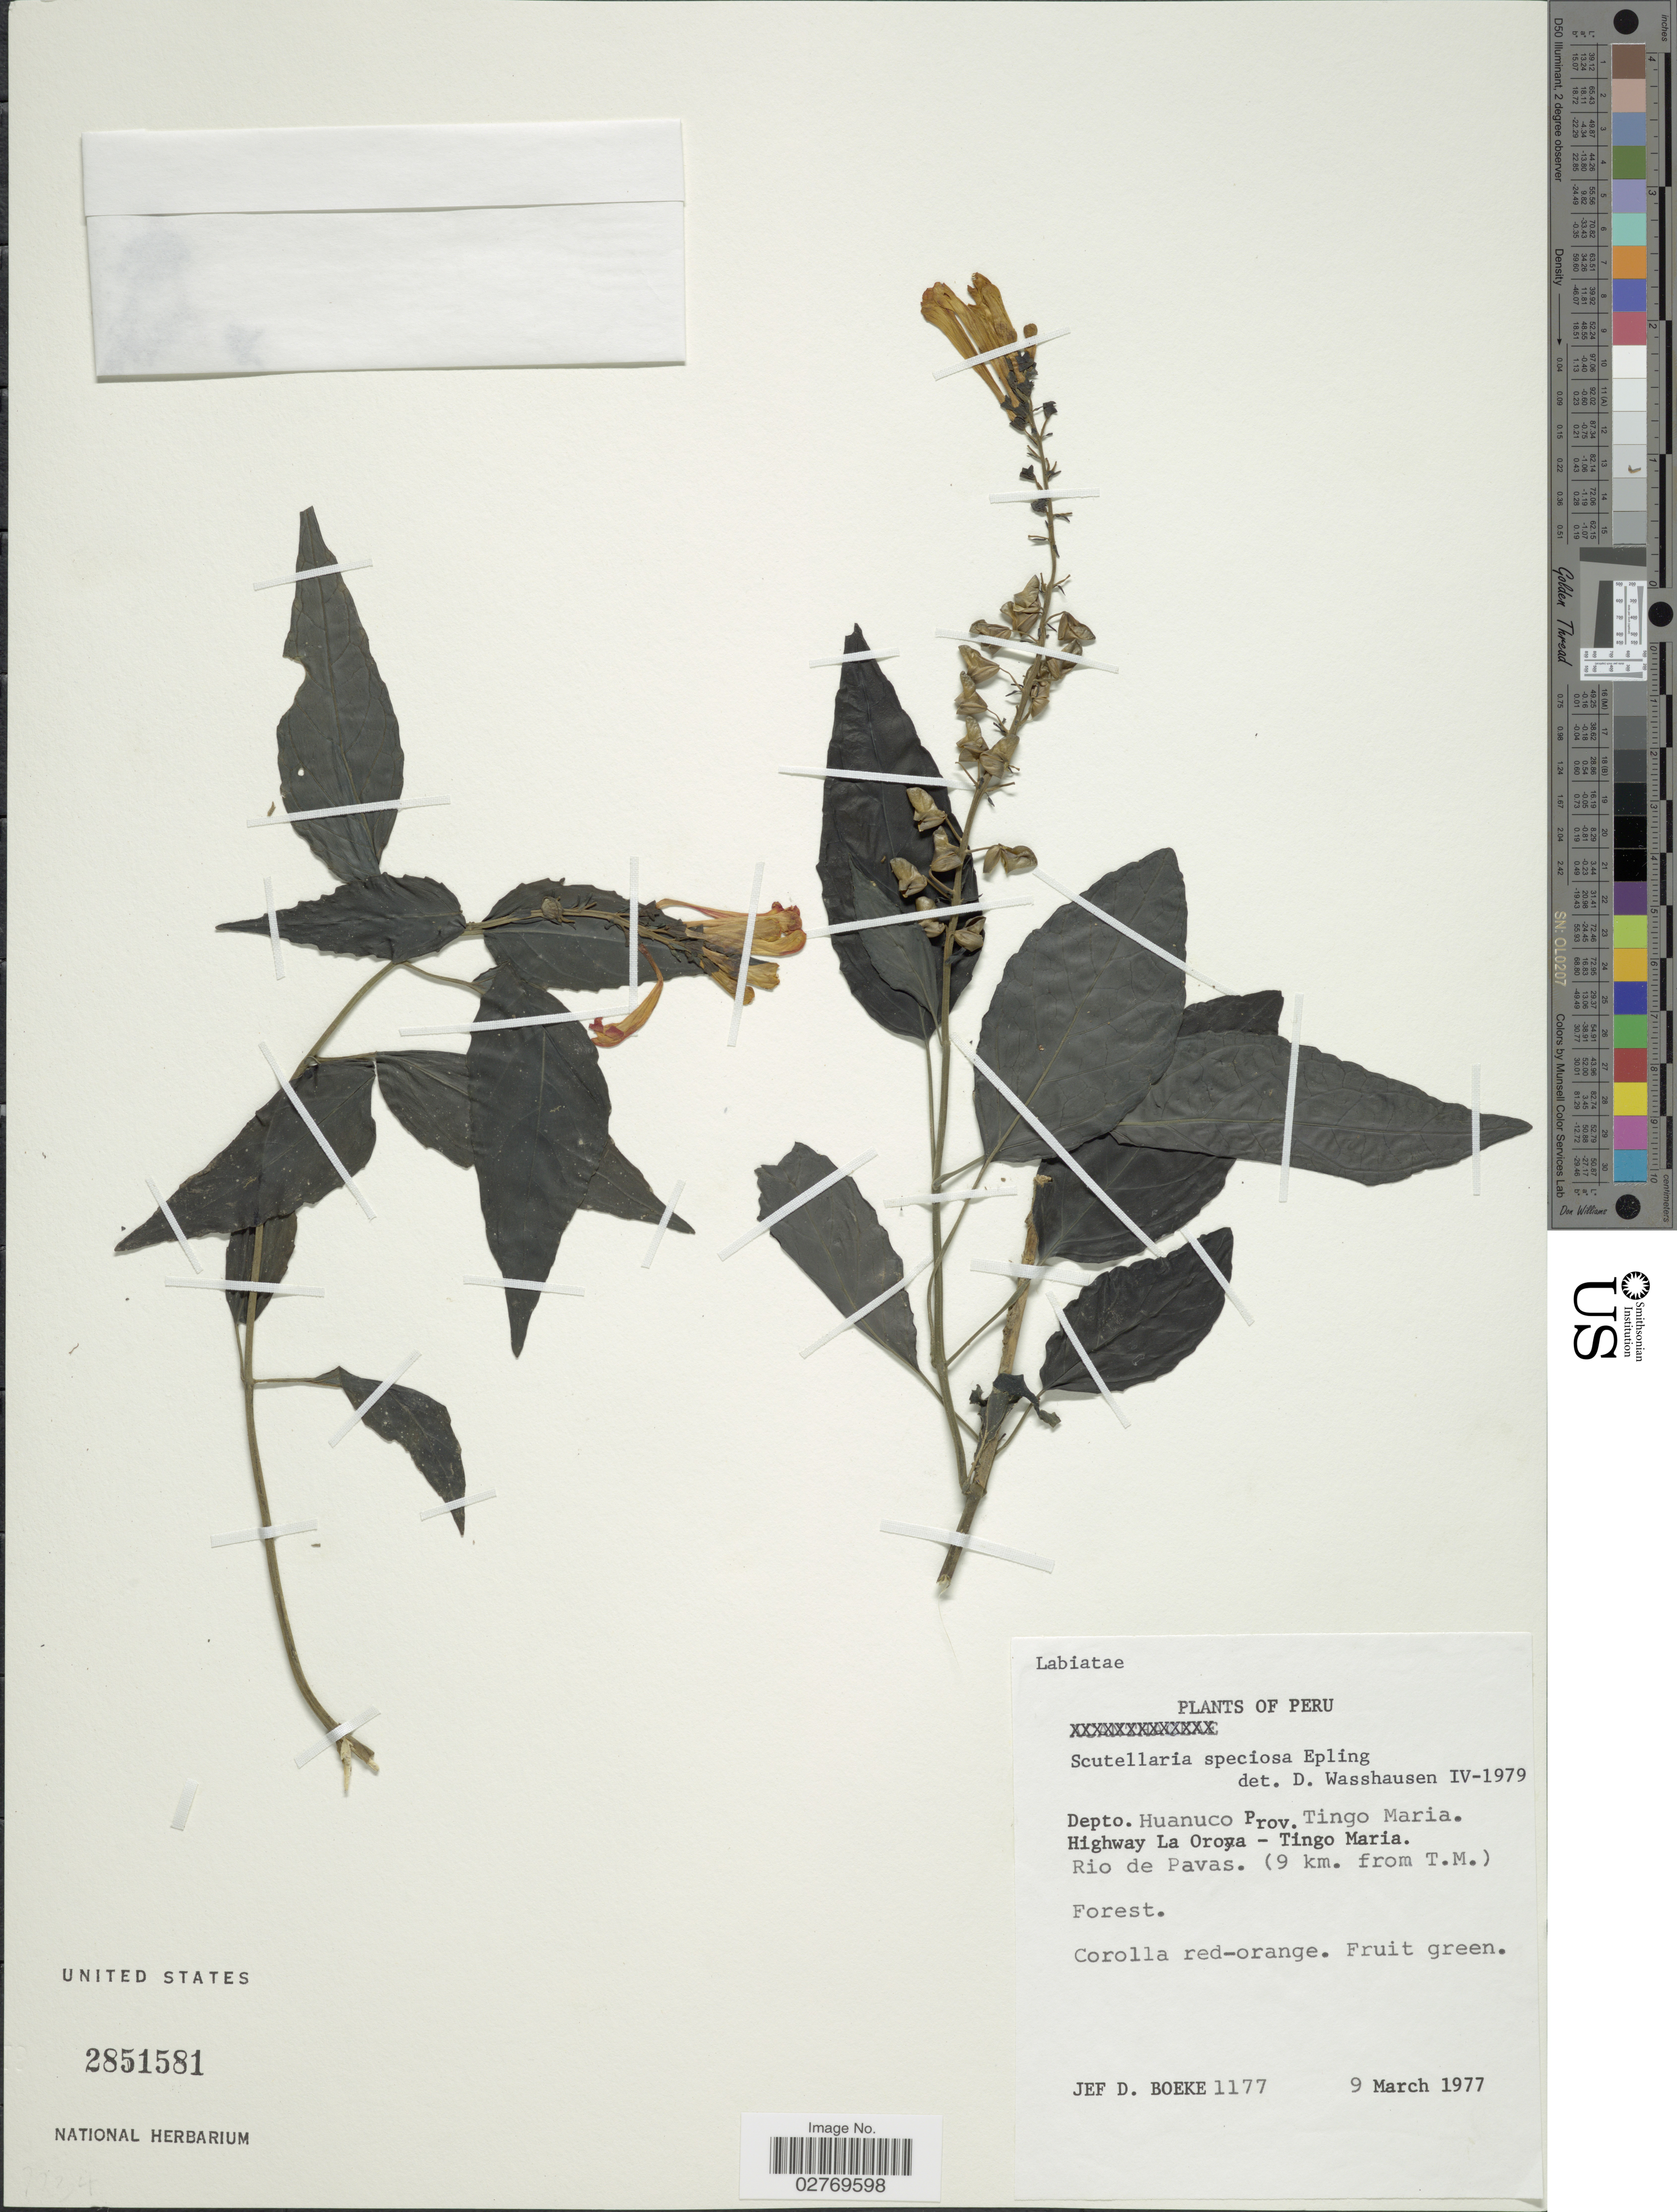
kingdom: Plantae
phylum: Tracheophyta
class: Magnoliopsida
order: Lamiales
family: Lamiaceae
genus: Scutellaria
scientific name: Scutellaria speciosa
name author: Epling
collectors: J. Boeke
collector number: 1177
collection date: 1977-03-09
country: Peru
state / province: Huánuco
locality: Depto. Huanuco. Prov. Tingo Maria. Highway La Oroya-Tingo Maria. Rio de Pavas. (9 km. from T.M.).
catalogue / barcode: US 2851581